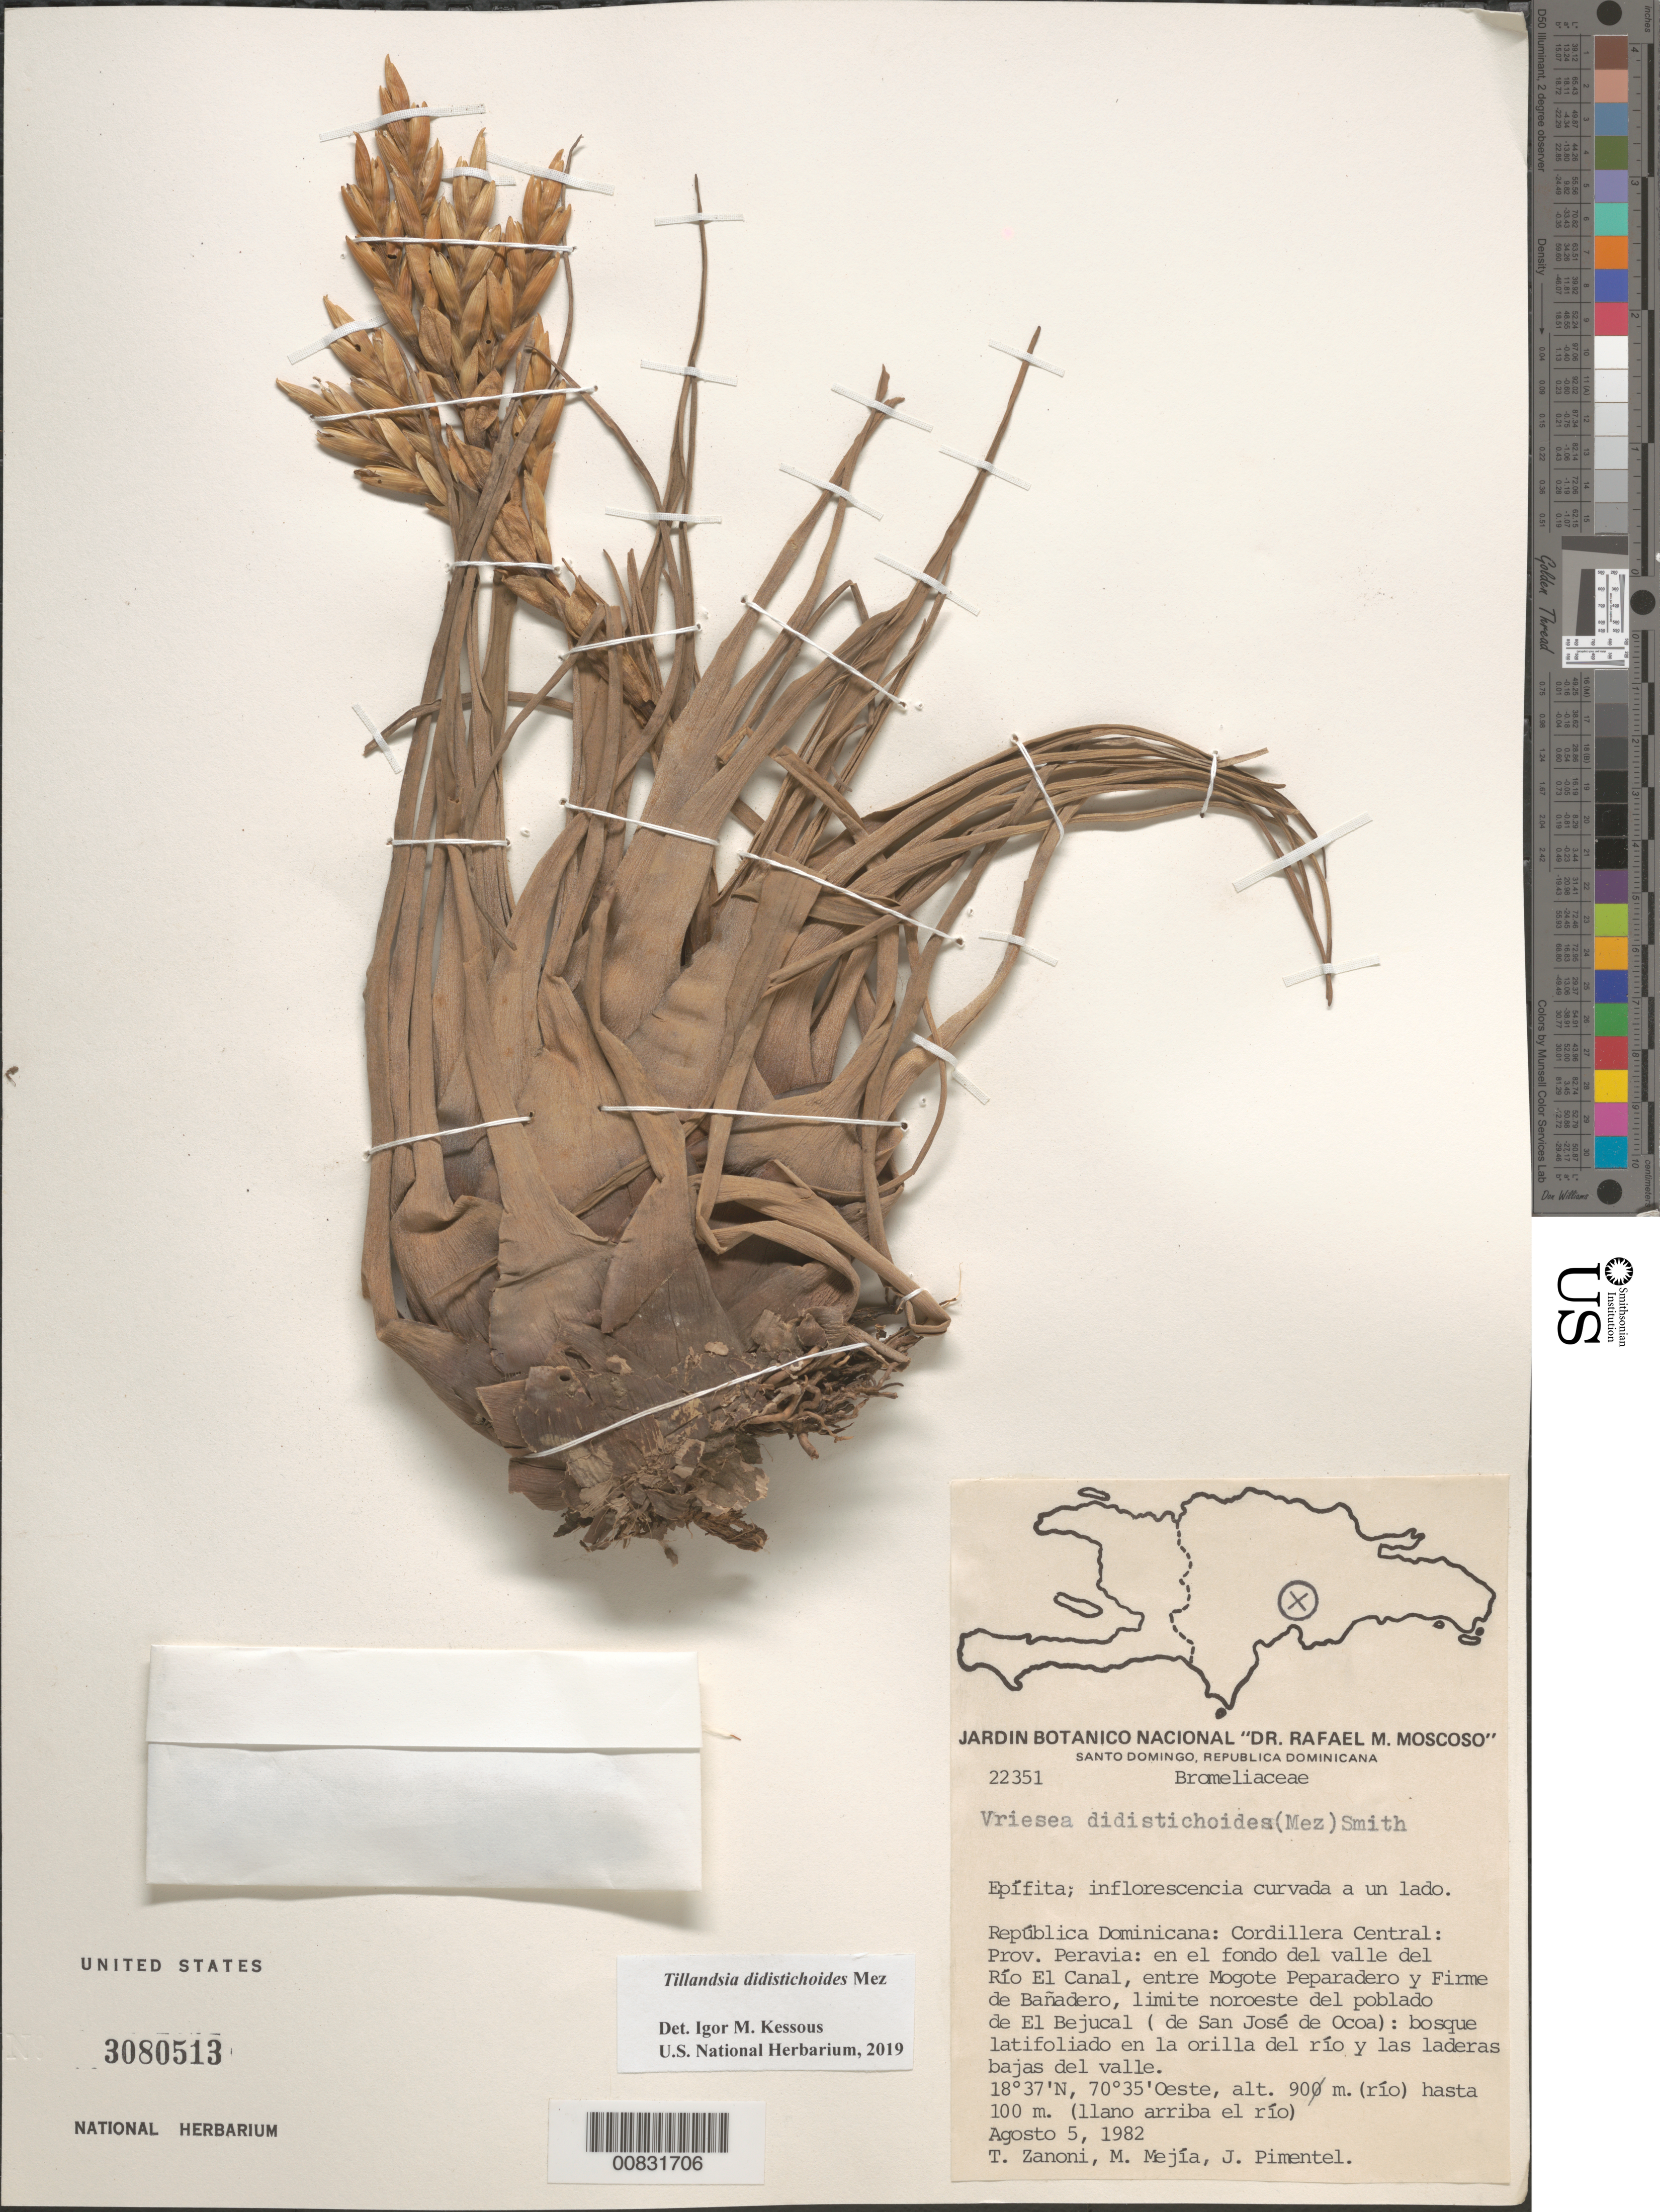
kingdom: Plantae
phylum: Tracheophyta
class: Liliopsida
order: Poales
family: Bromeliaceae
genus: Tillandsia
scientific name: Tillandsia didistichoides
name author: Mez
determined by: Kessous, Igor M.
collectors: T. A. Zanoni, M. Mejia & J. Pimentel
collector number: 22351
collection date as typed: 05 Aug 1982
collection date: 1982-08-05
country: Dominican Republic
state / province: Peravia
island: Hispaniola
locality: Cordillera Central: en el fondo del valle del Río El Canal, entre Mogote Peparadero y Firme de Bañadero, limite noroeste del poblado de El Bejucal (de San José de Ocoa).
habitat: Bosque latifoliado en la orilla del río y las laderas bajas del valle.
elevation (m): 90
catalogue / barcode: US 3080513